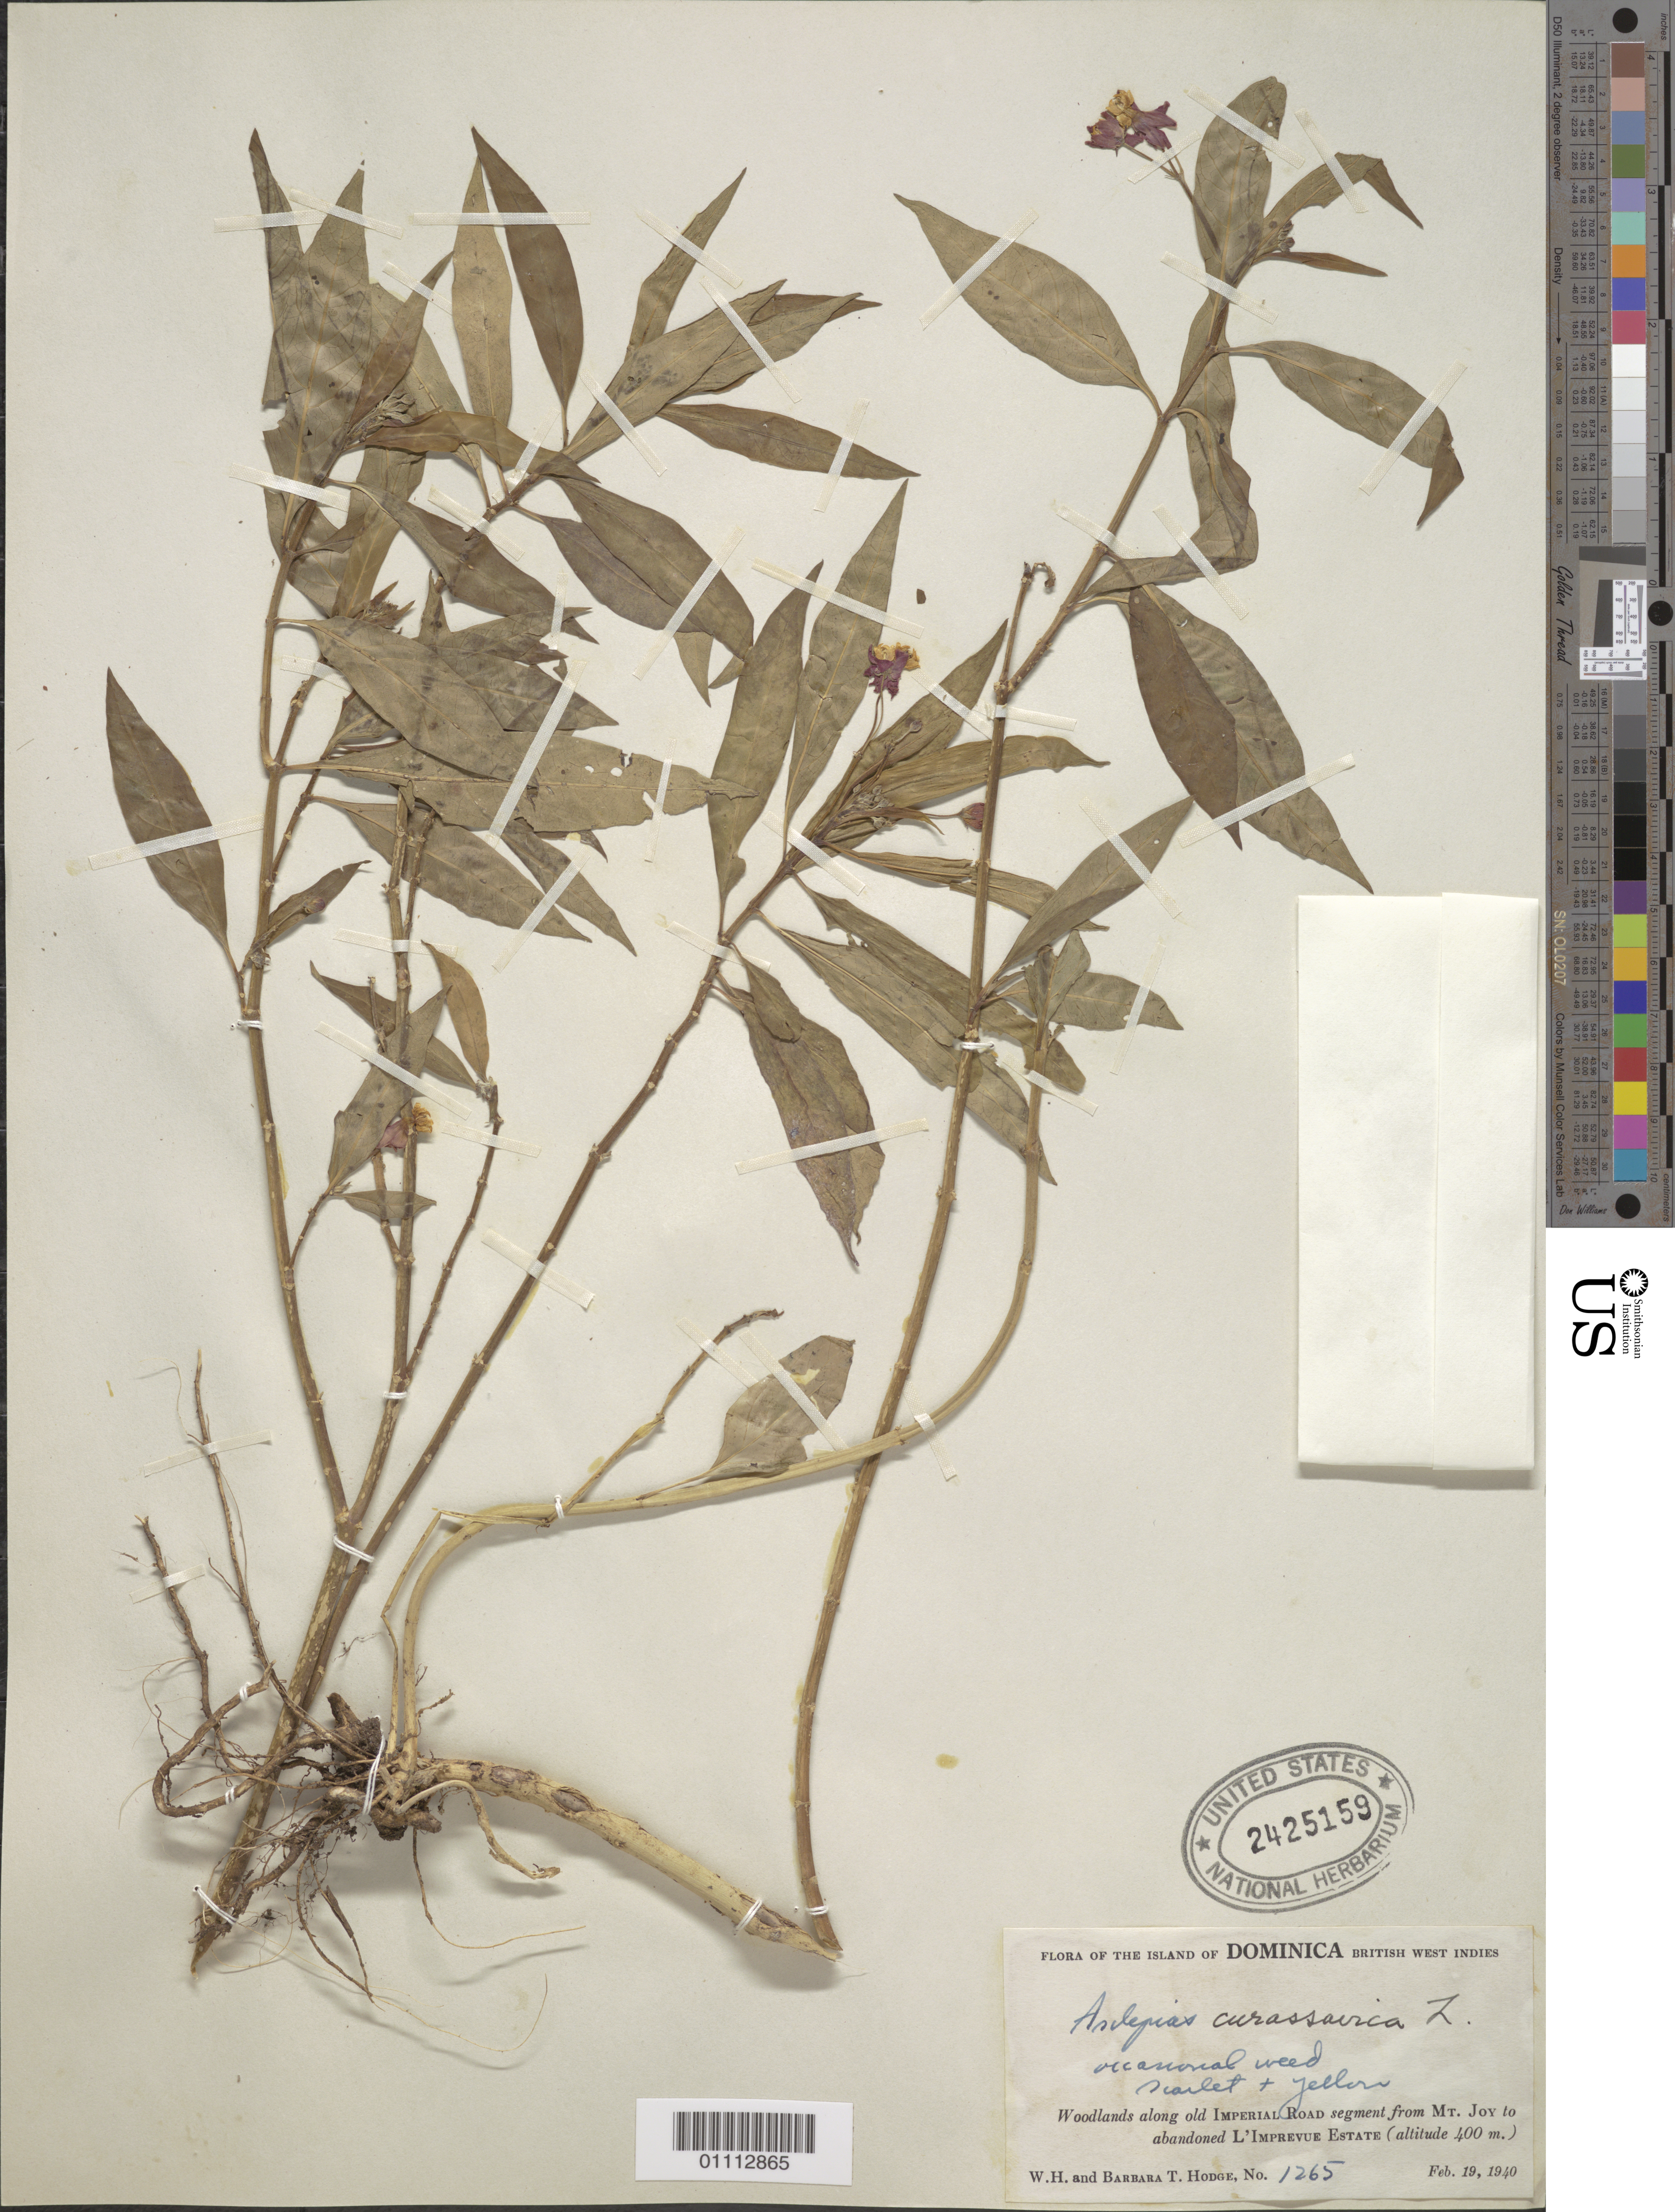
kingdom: Plantae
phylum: Tracheophyta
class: Magnoliopsida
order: Gentianales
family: Apocynaceae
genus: Asclepias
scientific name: Asclepias curassavica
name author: L.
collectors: W. Hodge & B. Hodge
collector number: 1265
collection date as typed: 19 Feb 1940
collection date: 1940-02-19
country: Dominica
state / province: St. Paul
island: Dominica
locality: Woodlands along old Imperial Road segment from Mt. Joy to abandoned L'Imprevue Estate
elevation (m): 400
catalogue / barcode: US 2425159